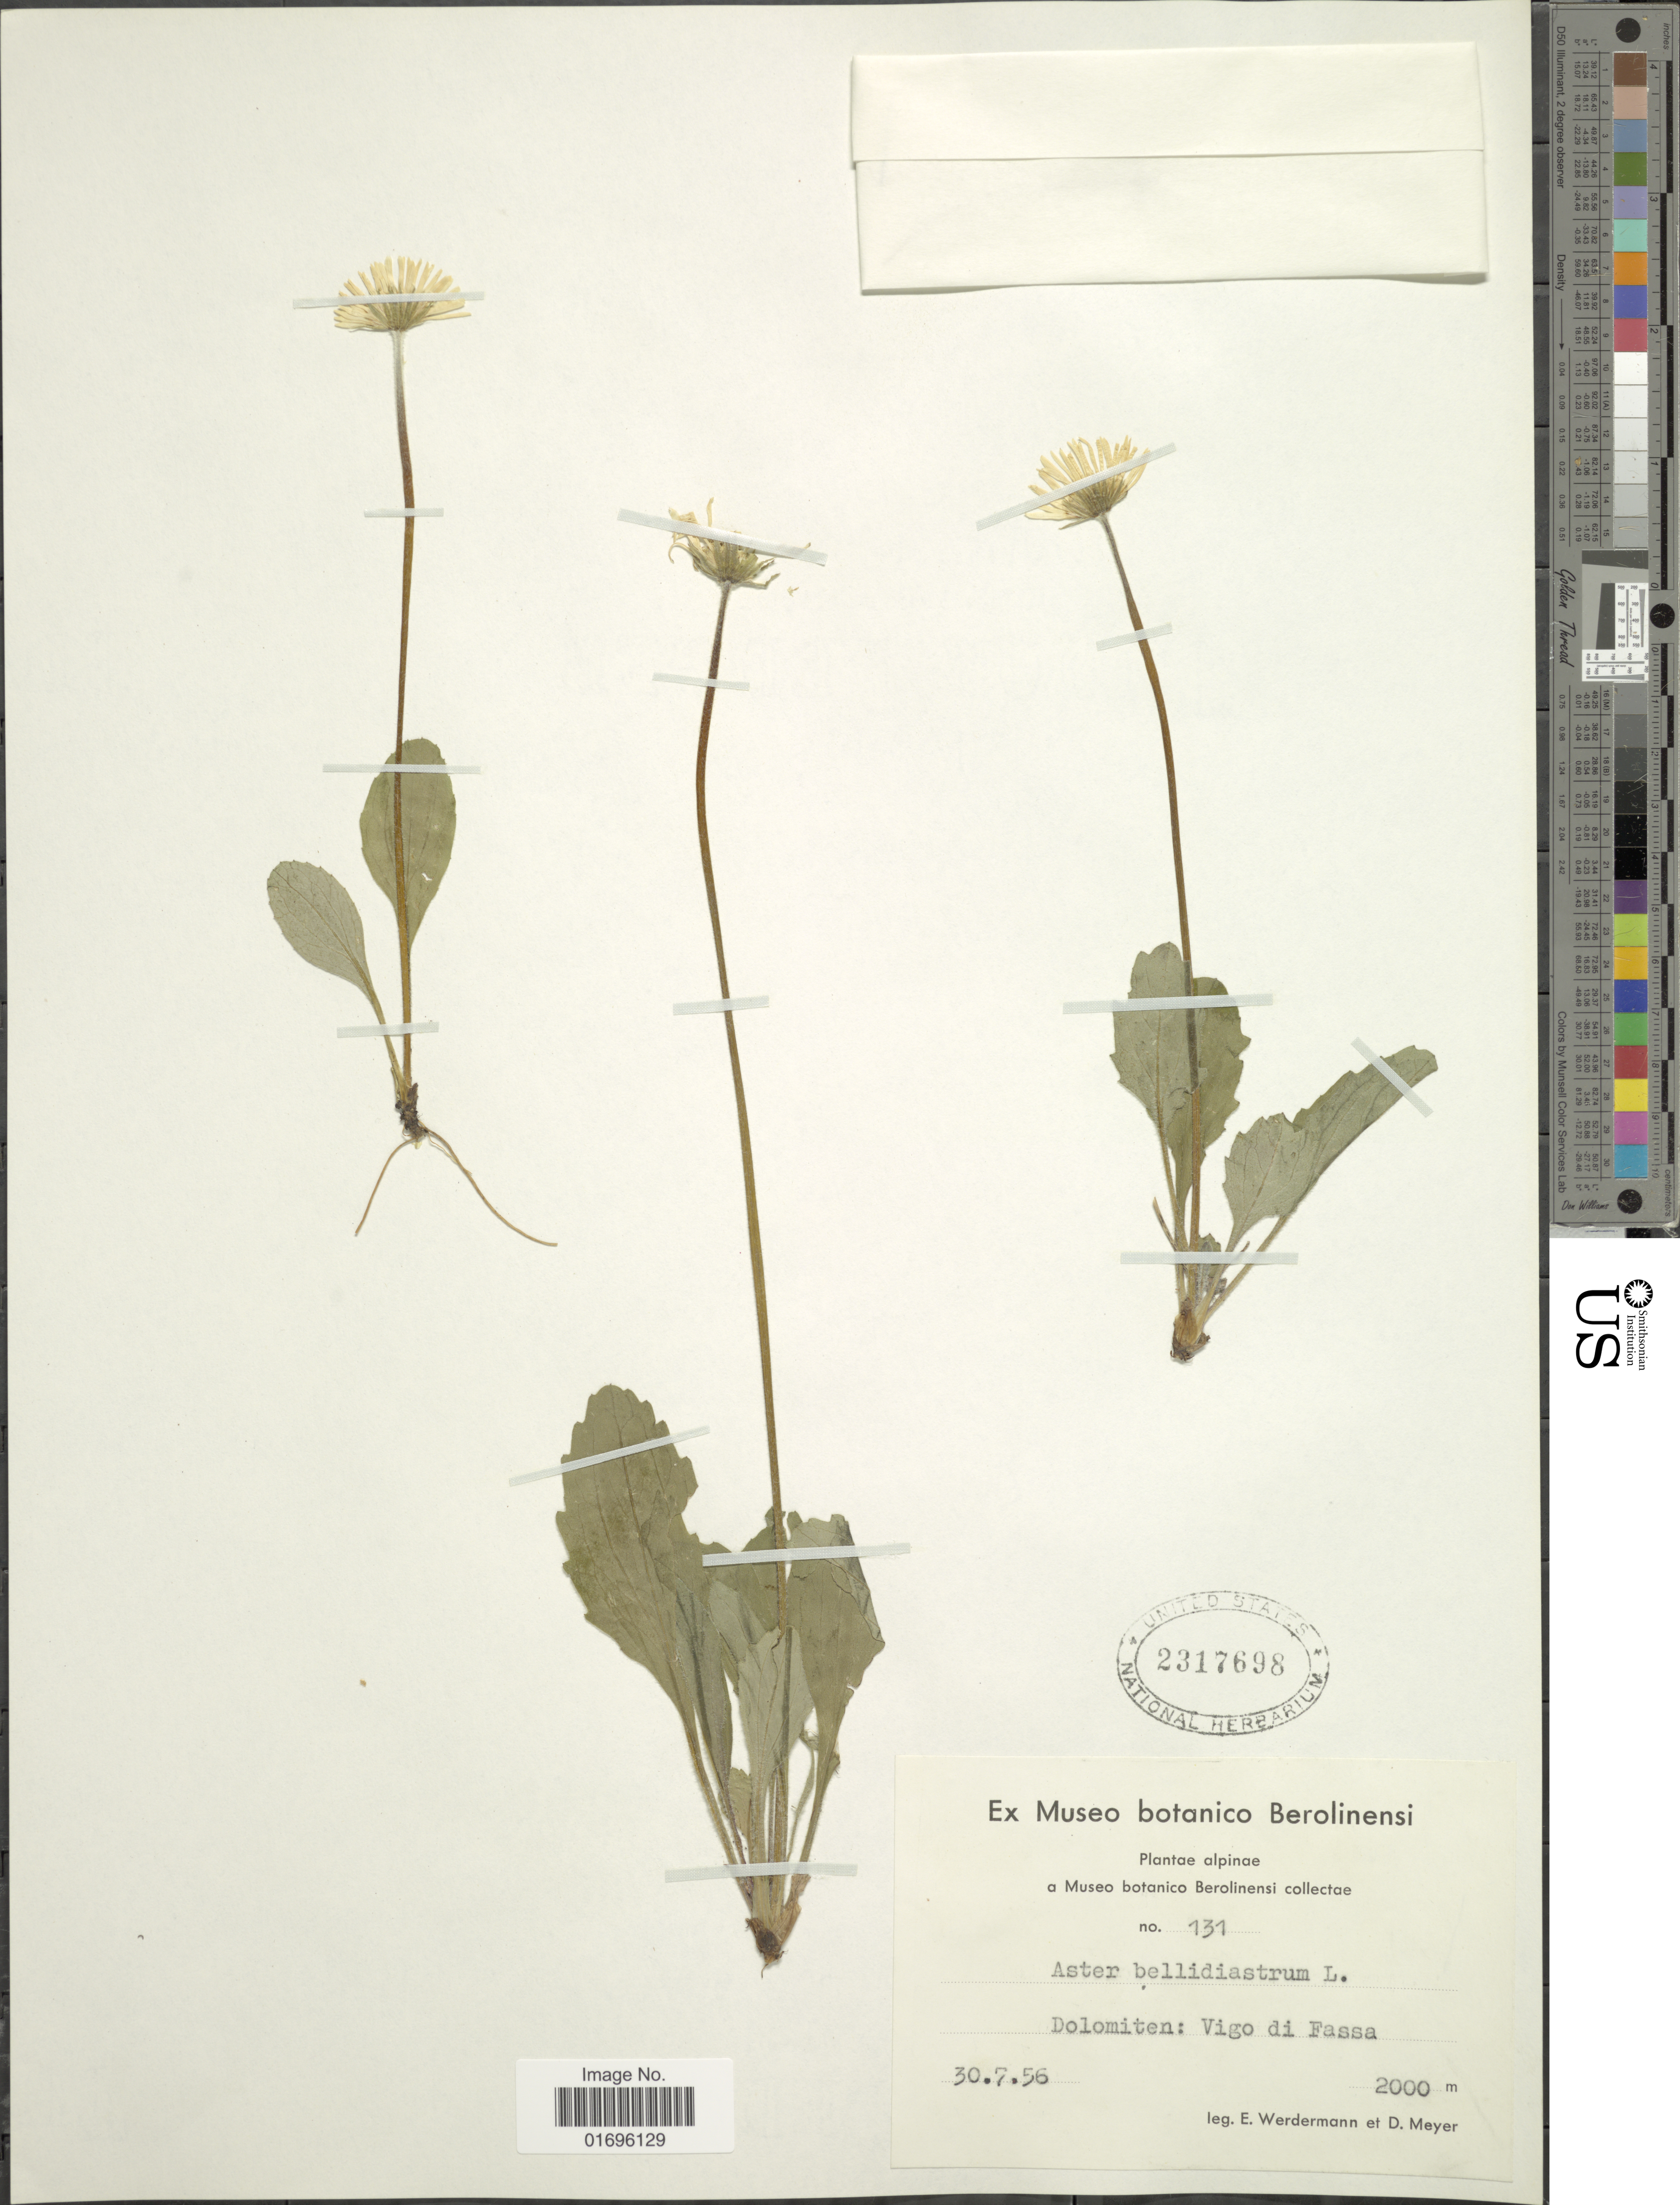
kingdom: Plantae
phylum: Tracheophyta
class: Magnoliopsida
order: Asterales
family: Asteraceae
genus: Aster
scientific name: Aster bellidiastrum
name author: (L.) Scop.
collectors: E. Werdermann & D. Meyer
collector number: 131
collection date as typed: Transcribed d/m/y: 30/7/56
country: Italy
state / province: Trentino-Alto Adige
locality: Dolomiten: Vigo di Fassa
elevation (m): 2000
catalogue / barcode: US 2317698